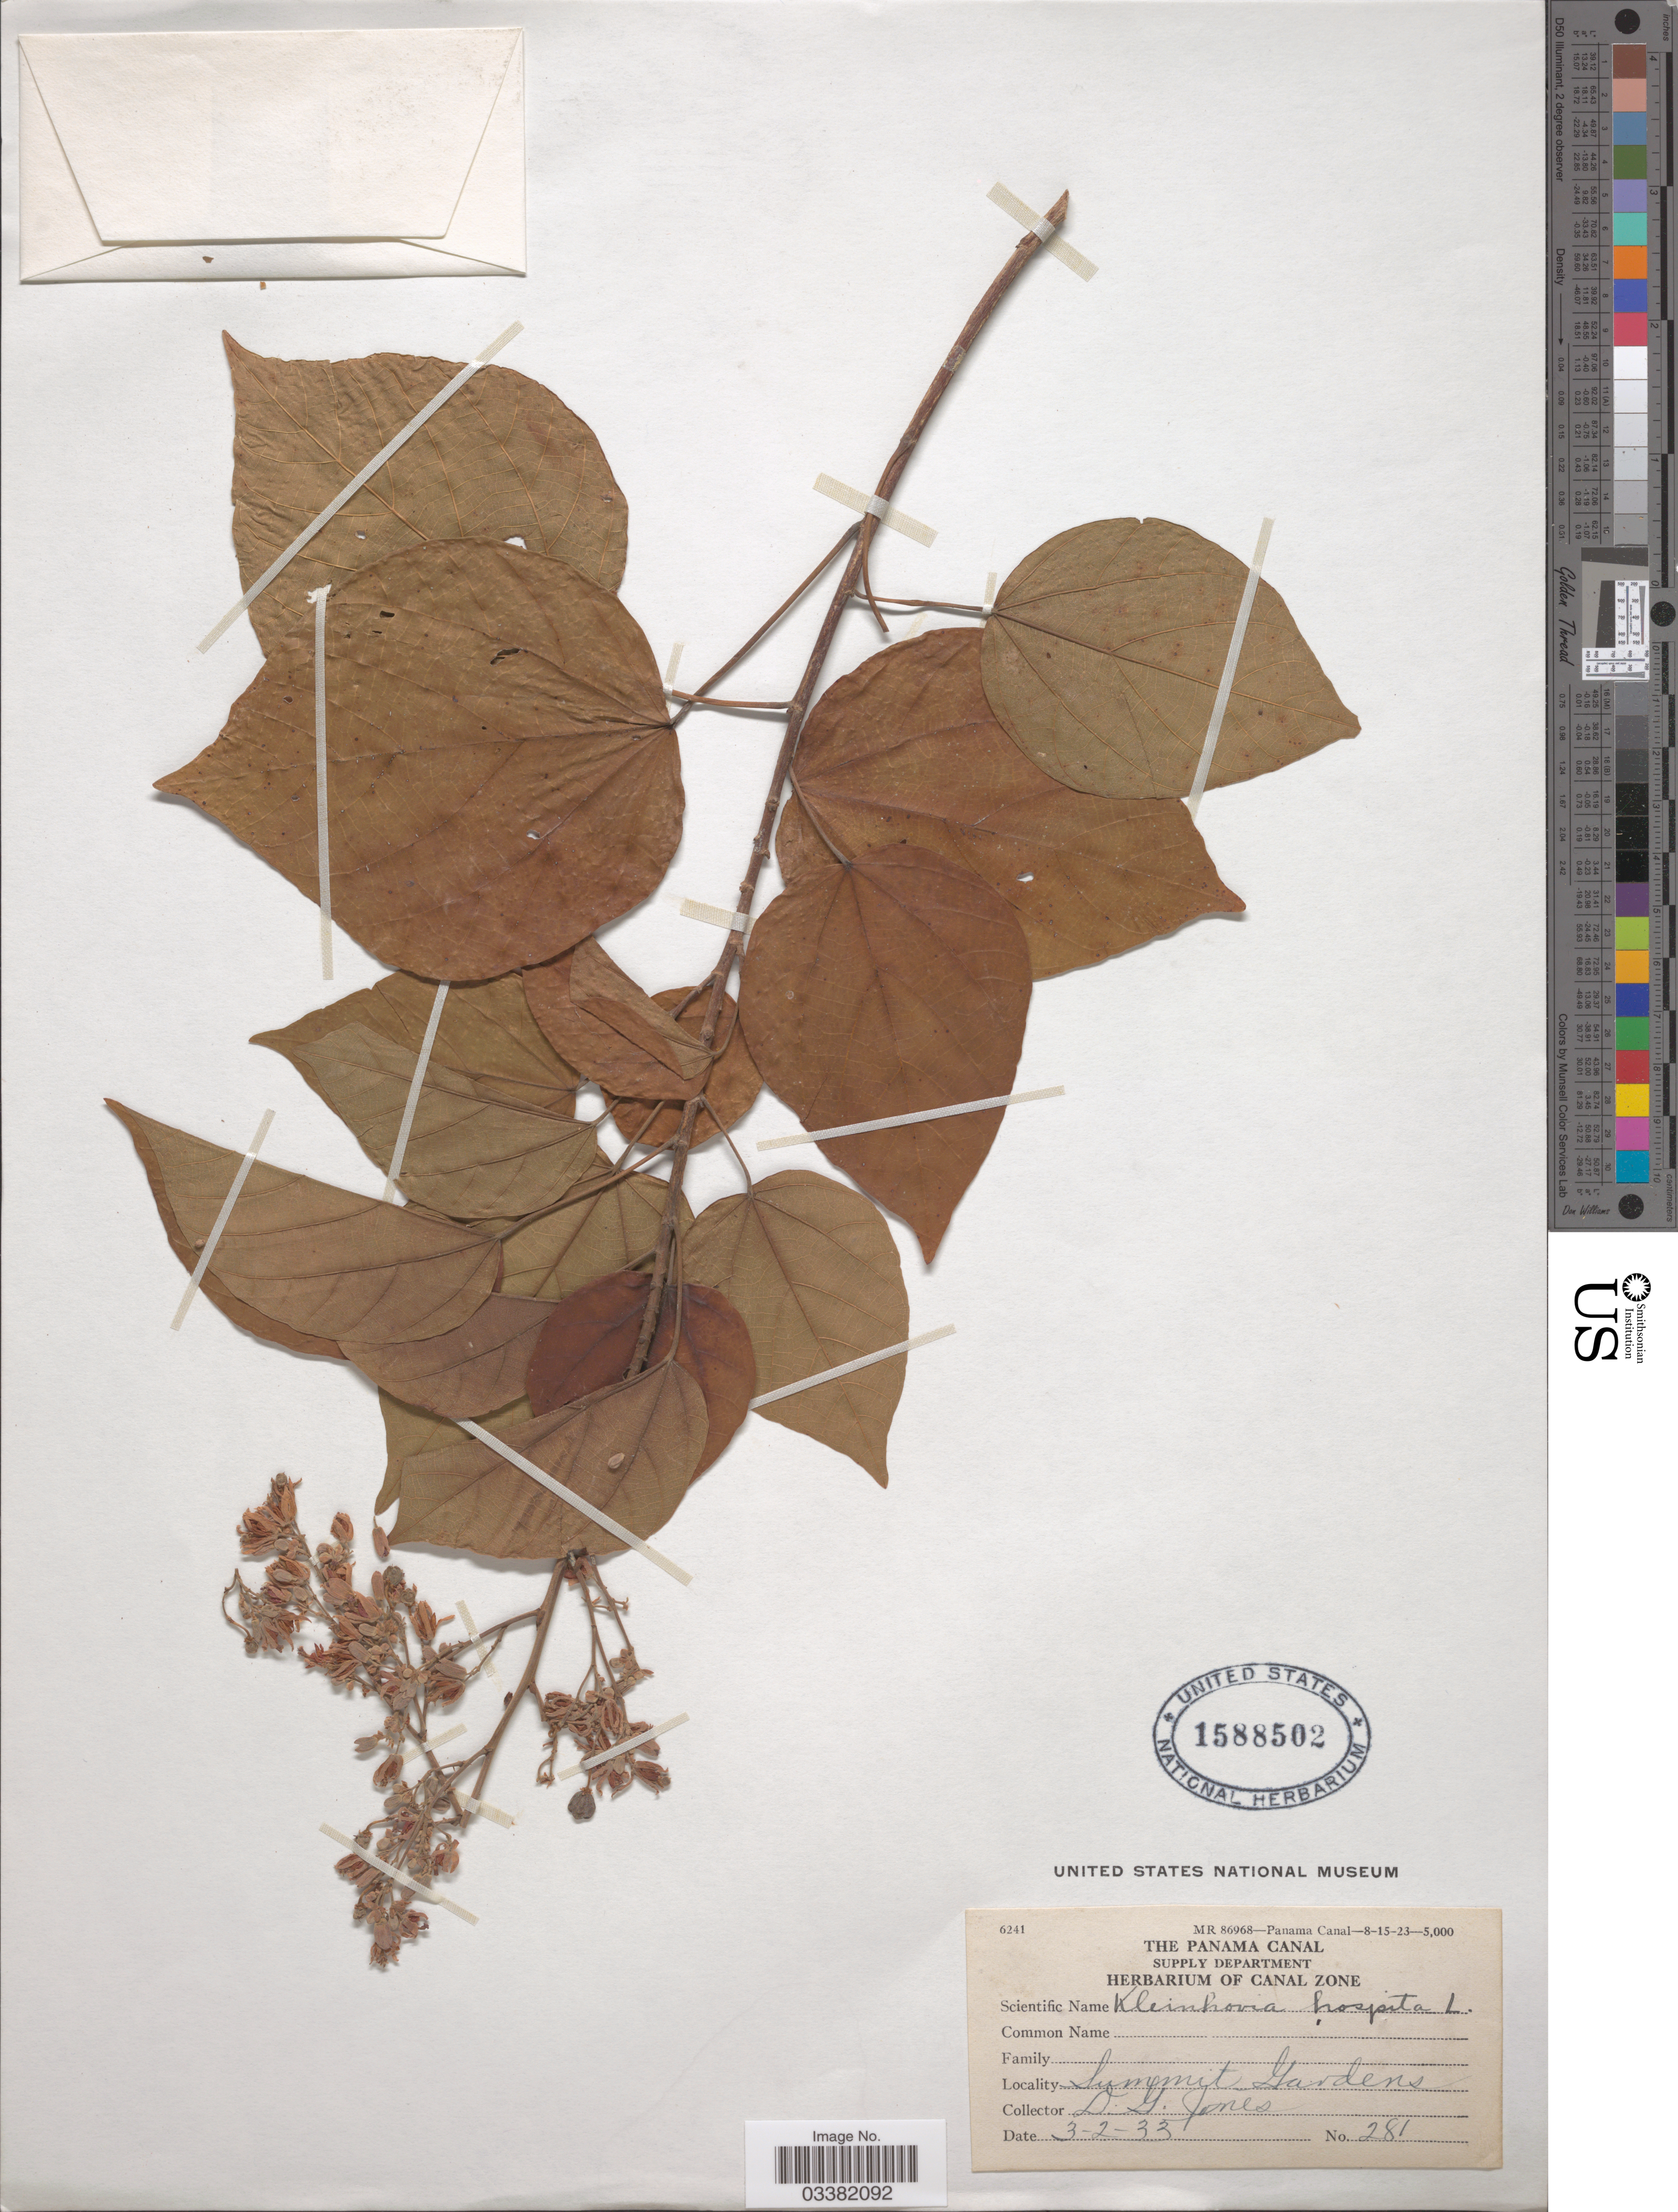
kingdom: Plantae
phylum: Tracheophyta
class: Magnoliopsida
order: Malvales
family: Malvaceae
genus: Kleinhovia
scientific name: Kleinhovia hospita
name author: L.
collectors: D. Jones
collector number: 281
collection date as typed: Transcribed d/m/y: 3/2/33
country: Panama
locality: The Panama Canal. Summit Gardens.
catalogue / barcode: US 1588502